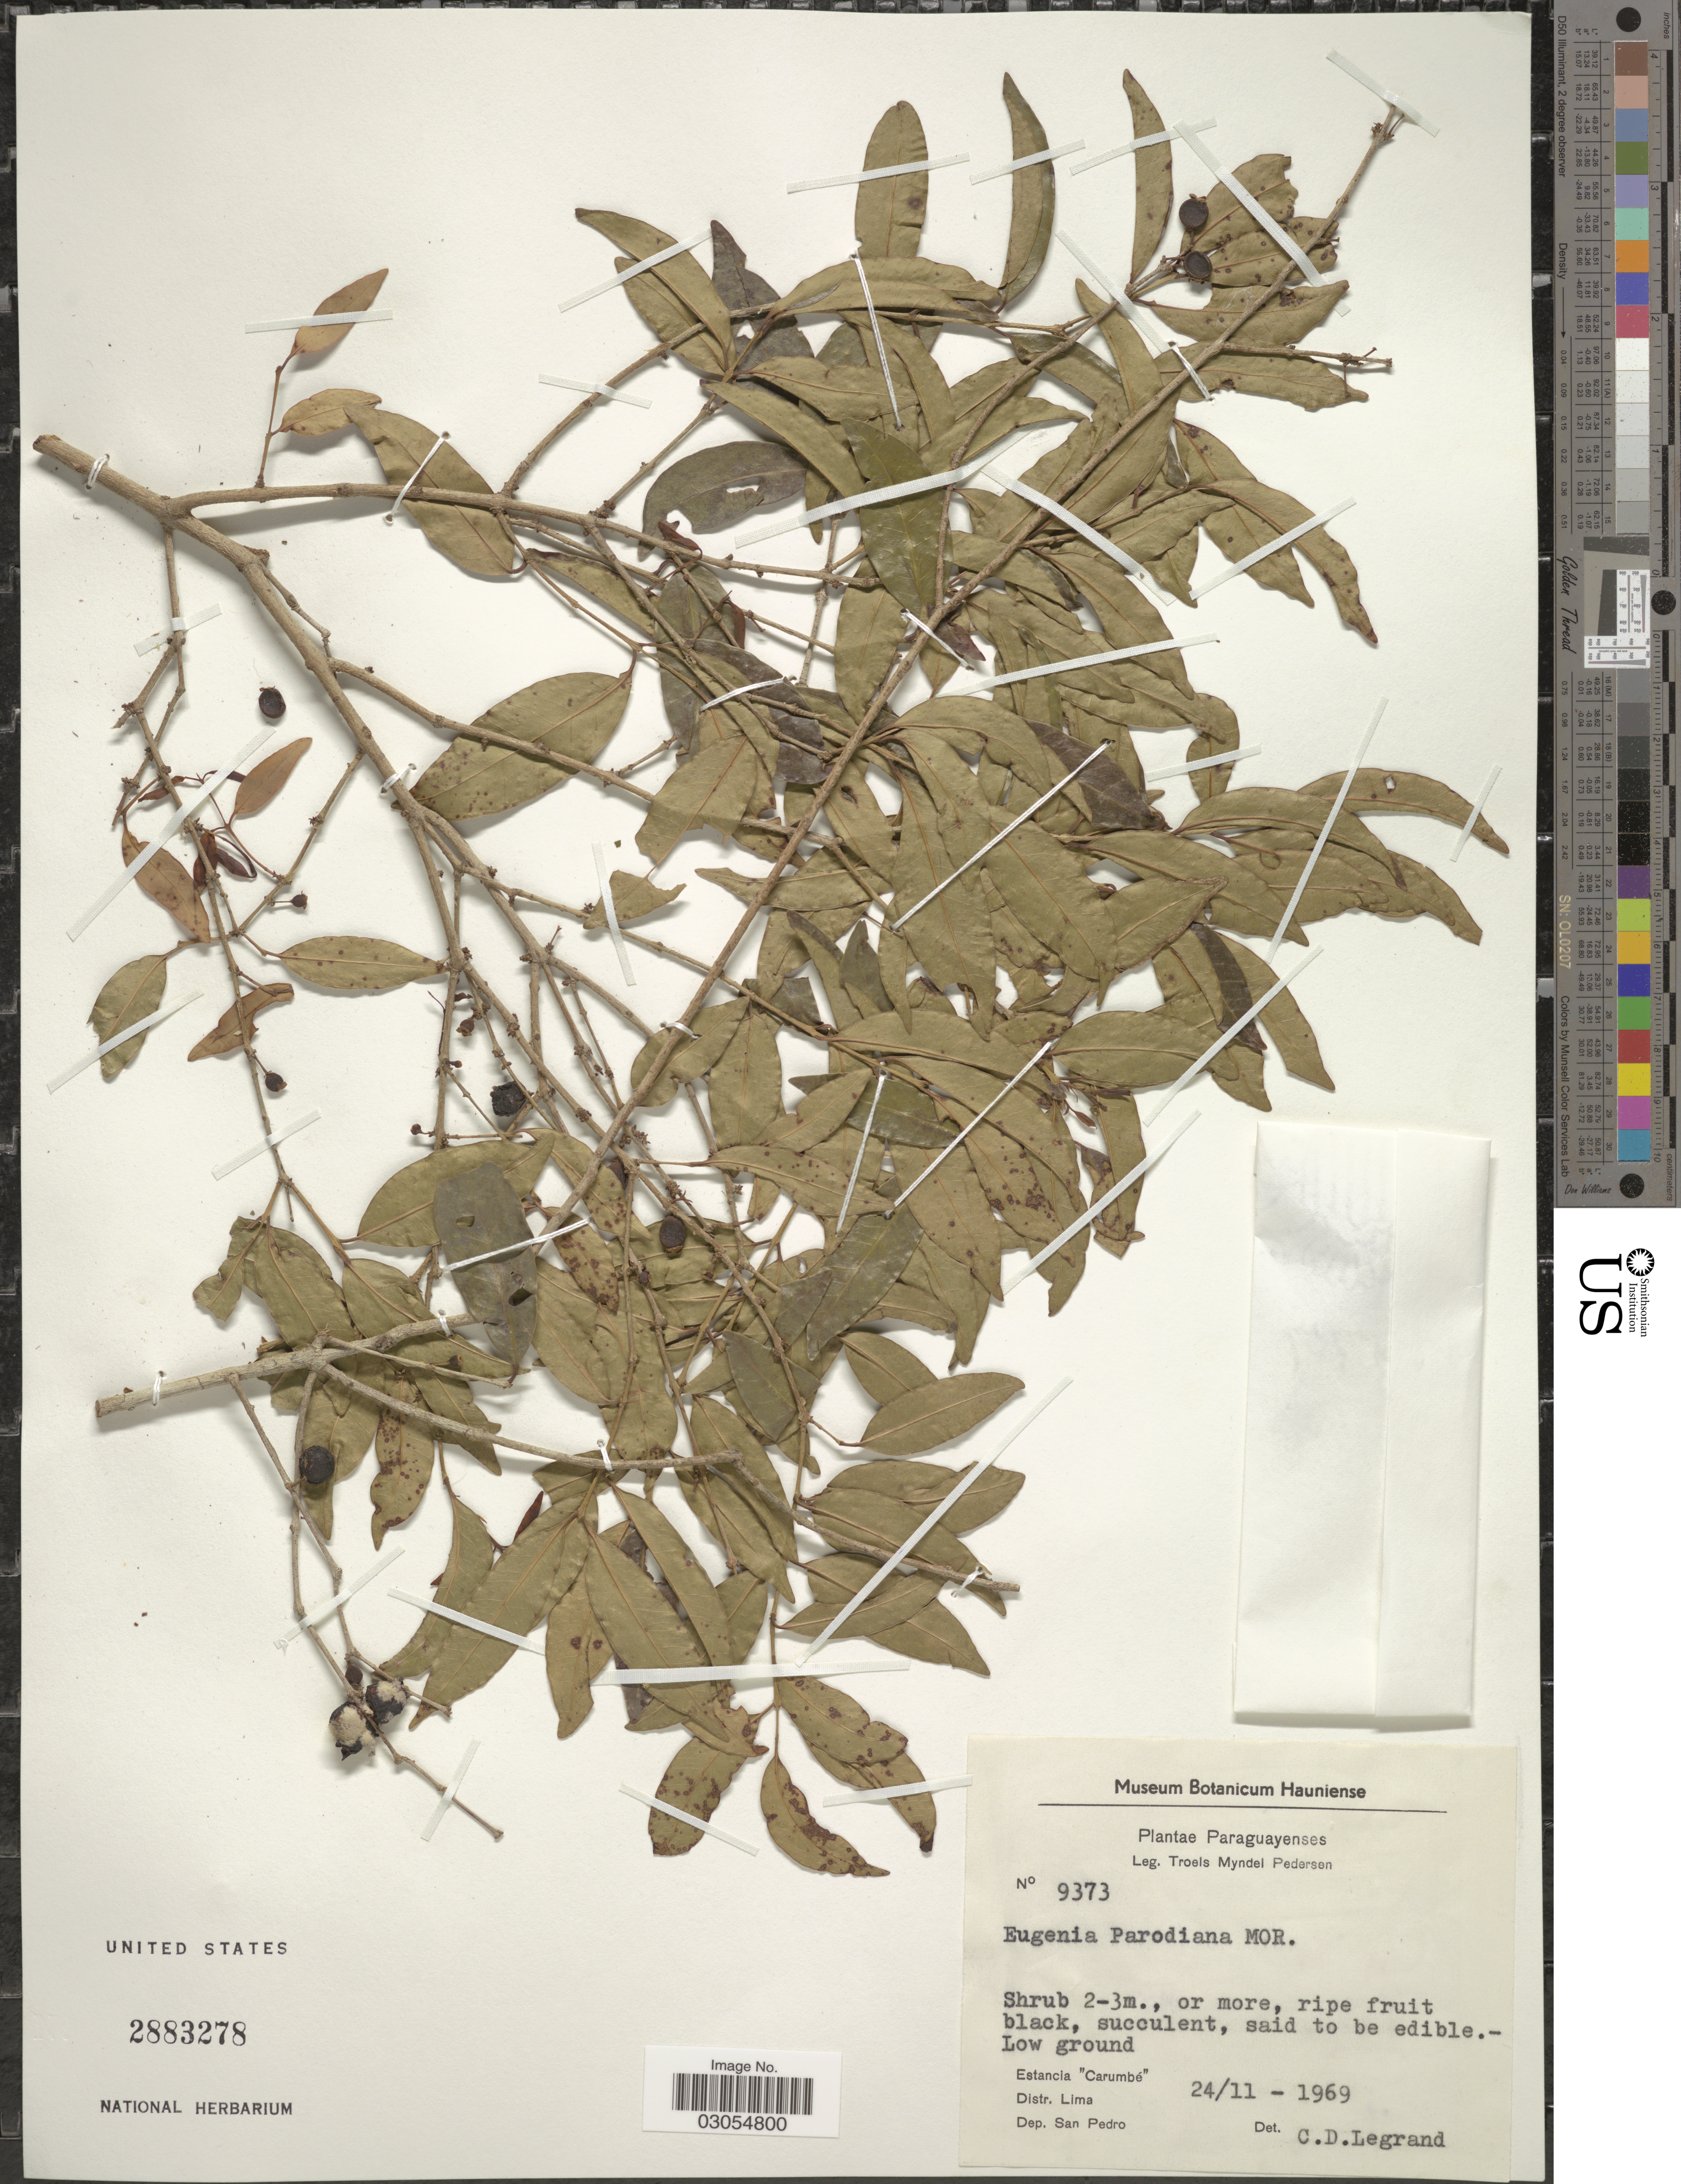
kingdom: Plantae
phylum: Tracheophyta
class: Magnoliopsida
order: Myrtales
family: Myrtaceae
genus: Eugenia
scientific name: Eugenia egensis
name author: DC.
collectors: T. Pederson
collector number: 9373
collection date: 1969-11-24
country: Paraguay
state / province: San Pedro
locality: Estancia "Carumbé". Distr. Lima. Dep. San Pedro.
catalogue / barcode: US 2883278